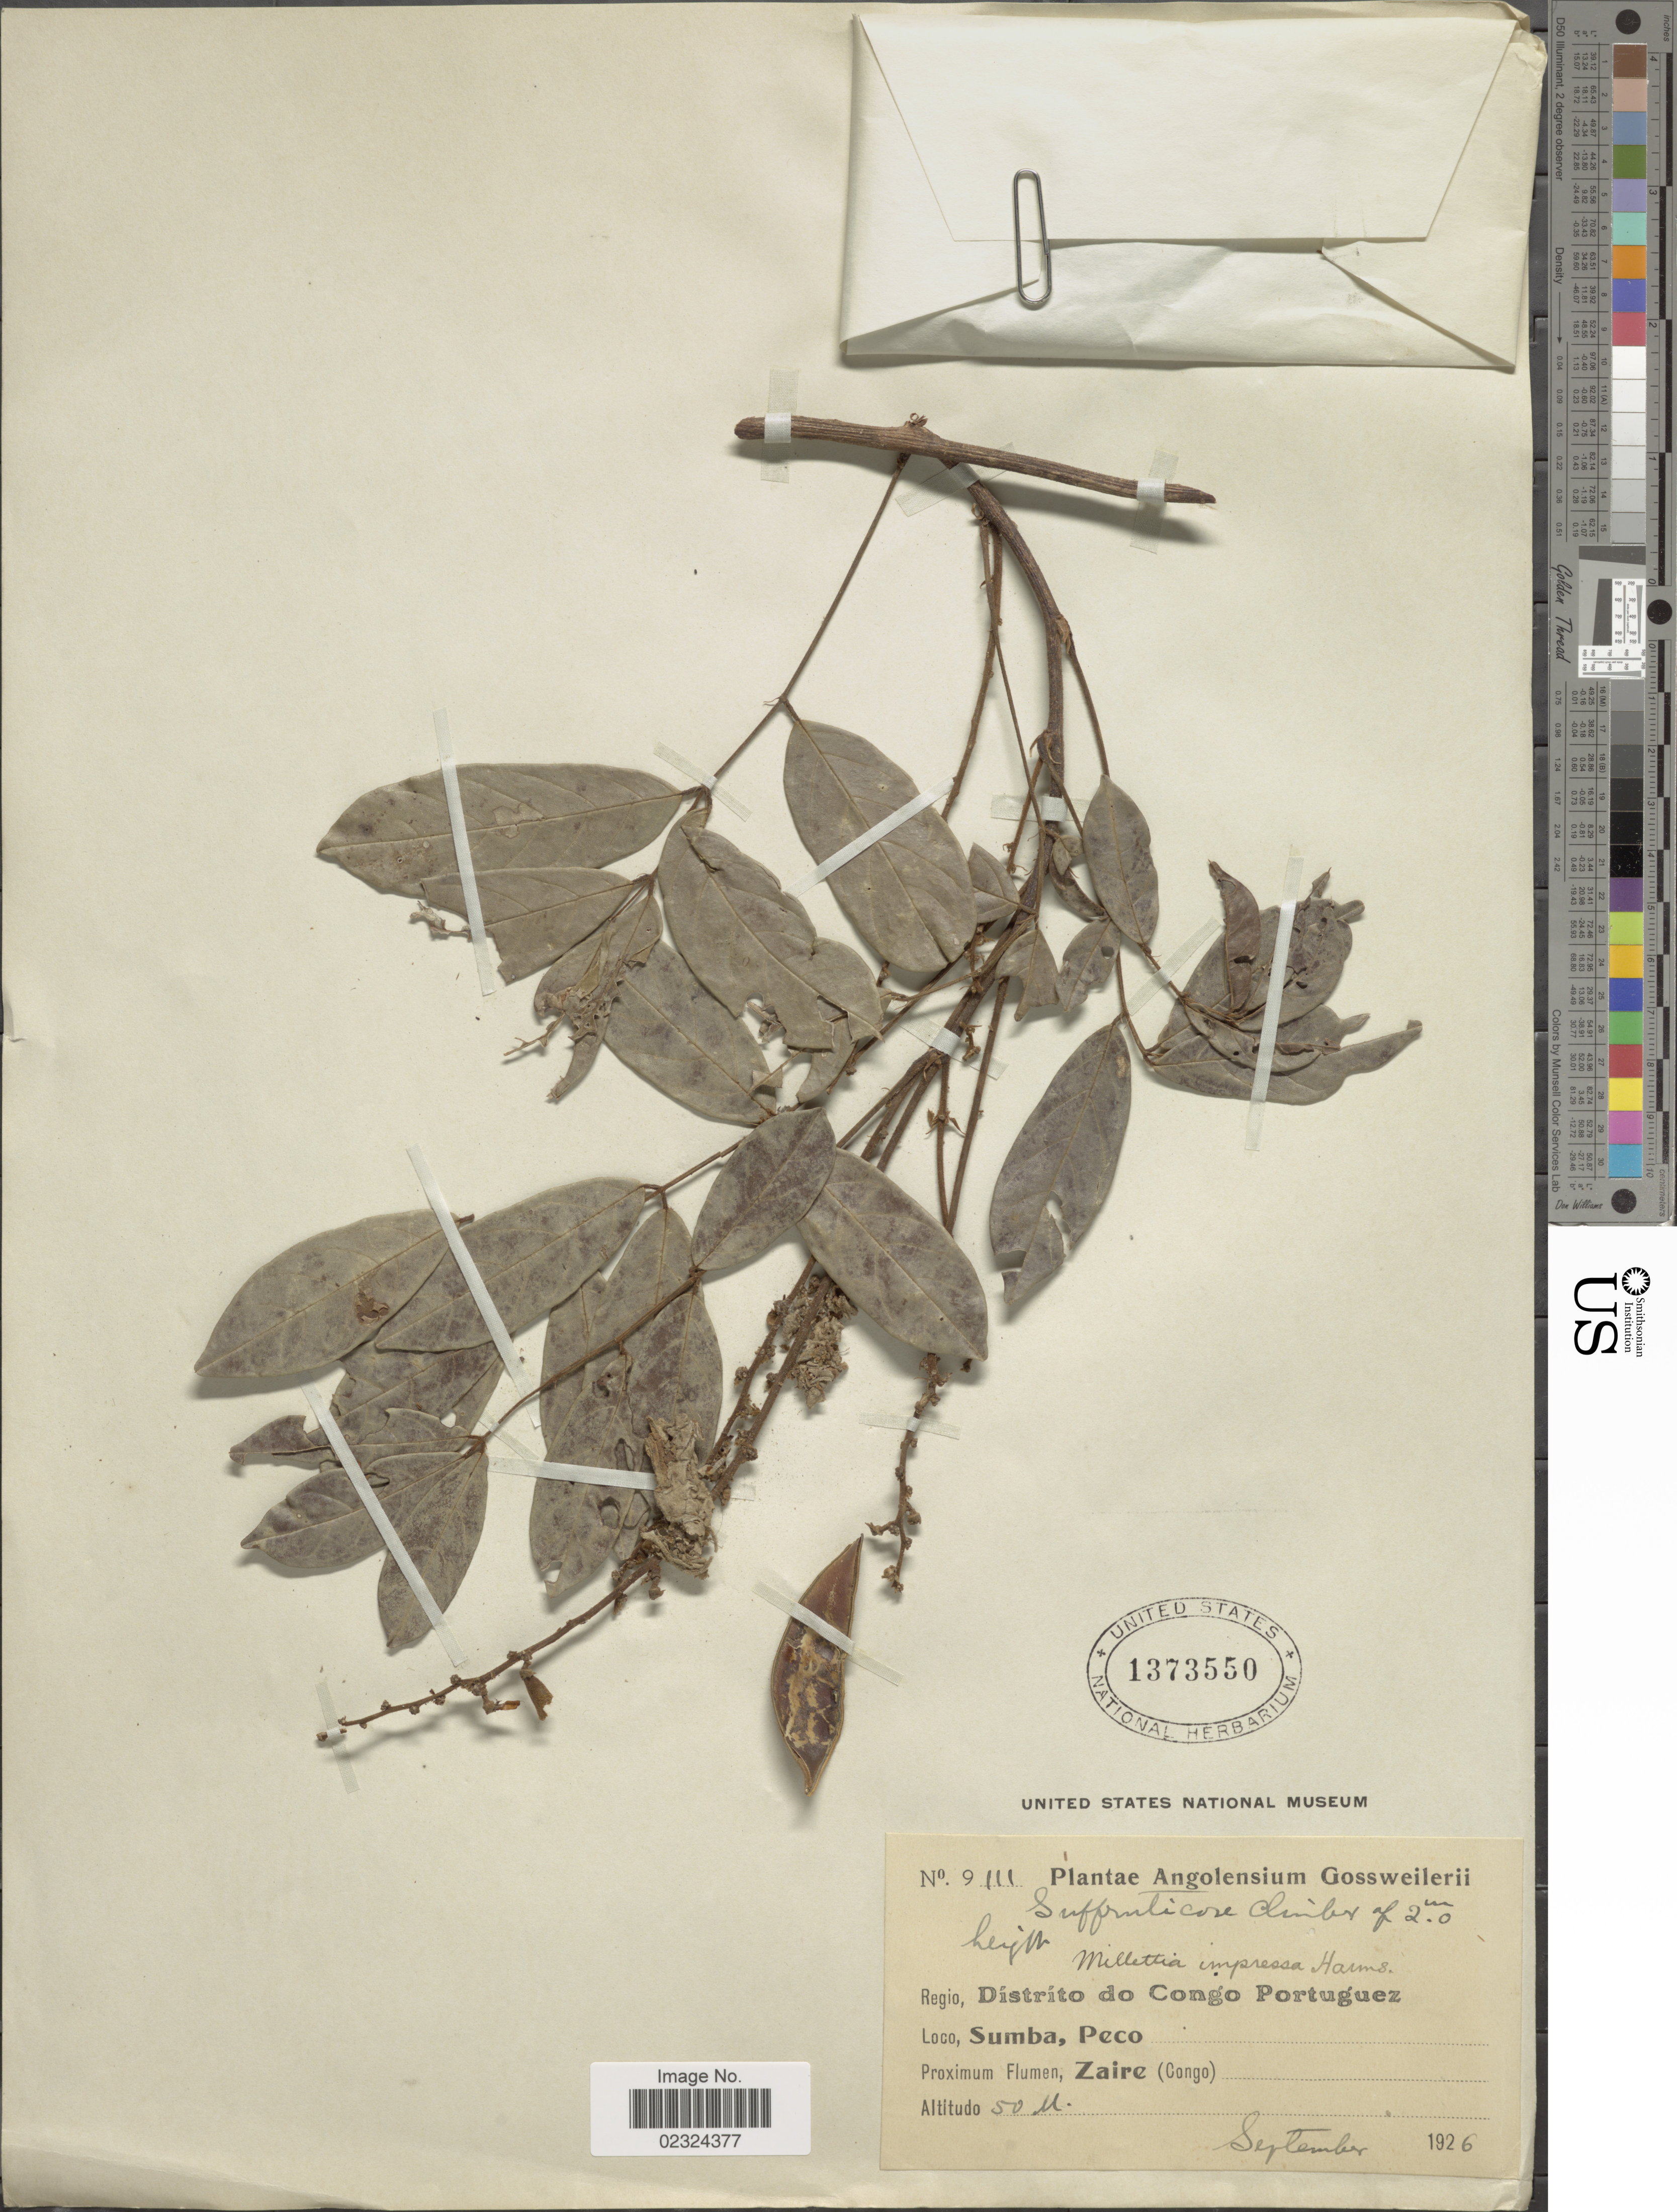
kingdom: Plantae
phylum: Tracheophyta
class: Magnoliopsida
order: Fabales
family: Fabaceae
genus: Millettia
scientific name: Millettia impressa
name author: Harms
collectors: -. Gossweiler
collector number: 9111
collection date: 1926-09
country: Congo, Democratic Republic of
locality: Distrito do Congo Portuguez. Sumba, Peco. Zaire (Congo)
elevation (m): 50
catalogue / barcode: US 1373550